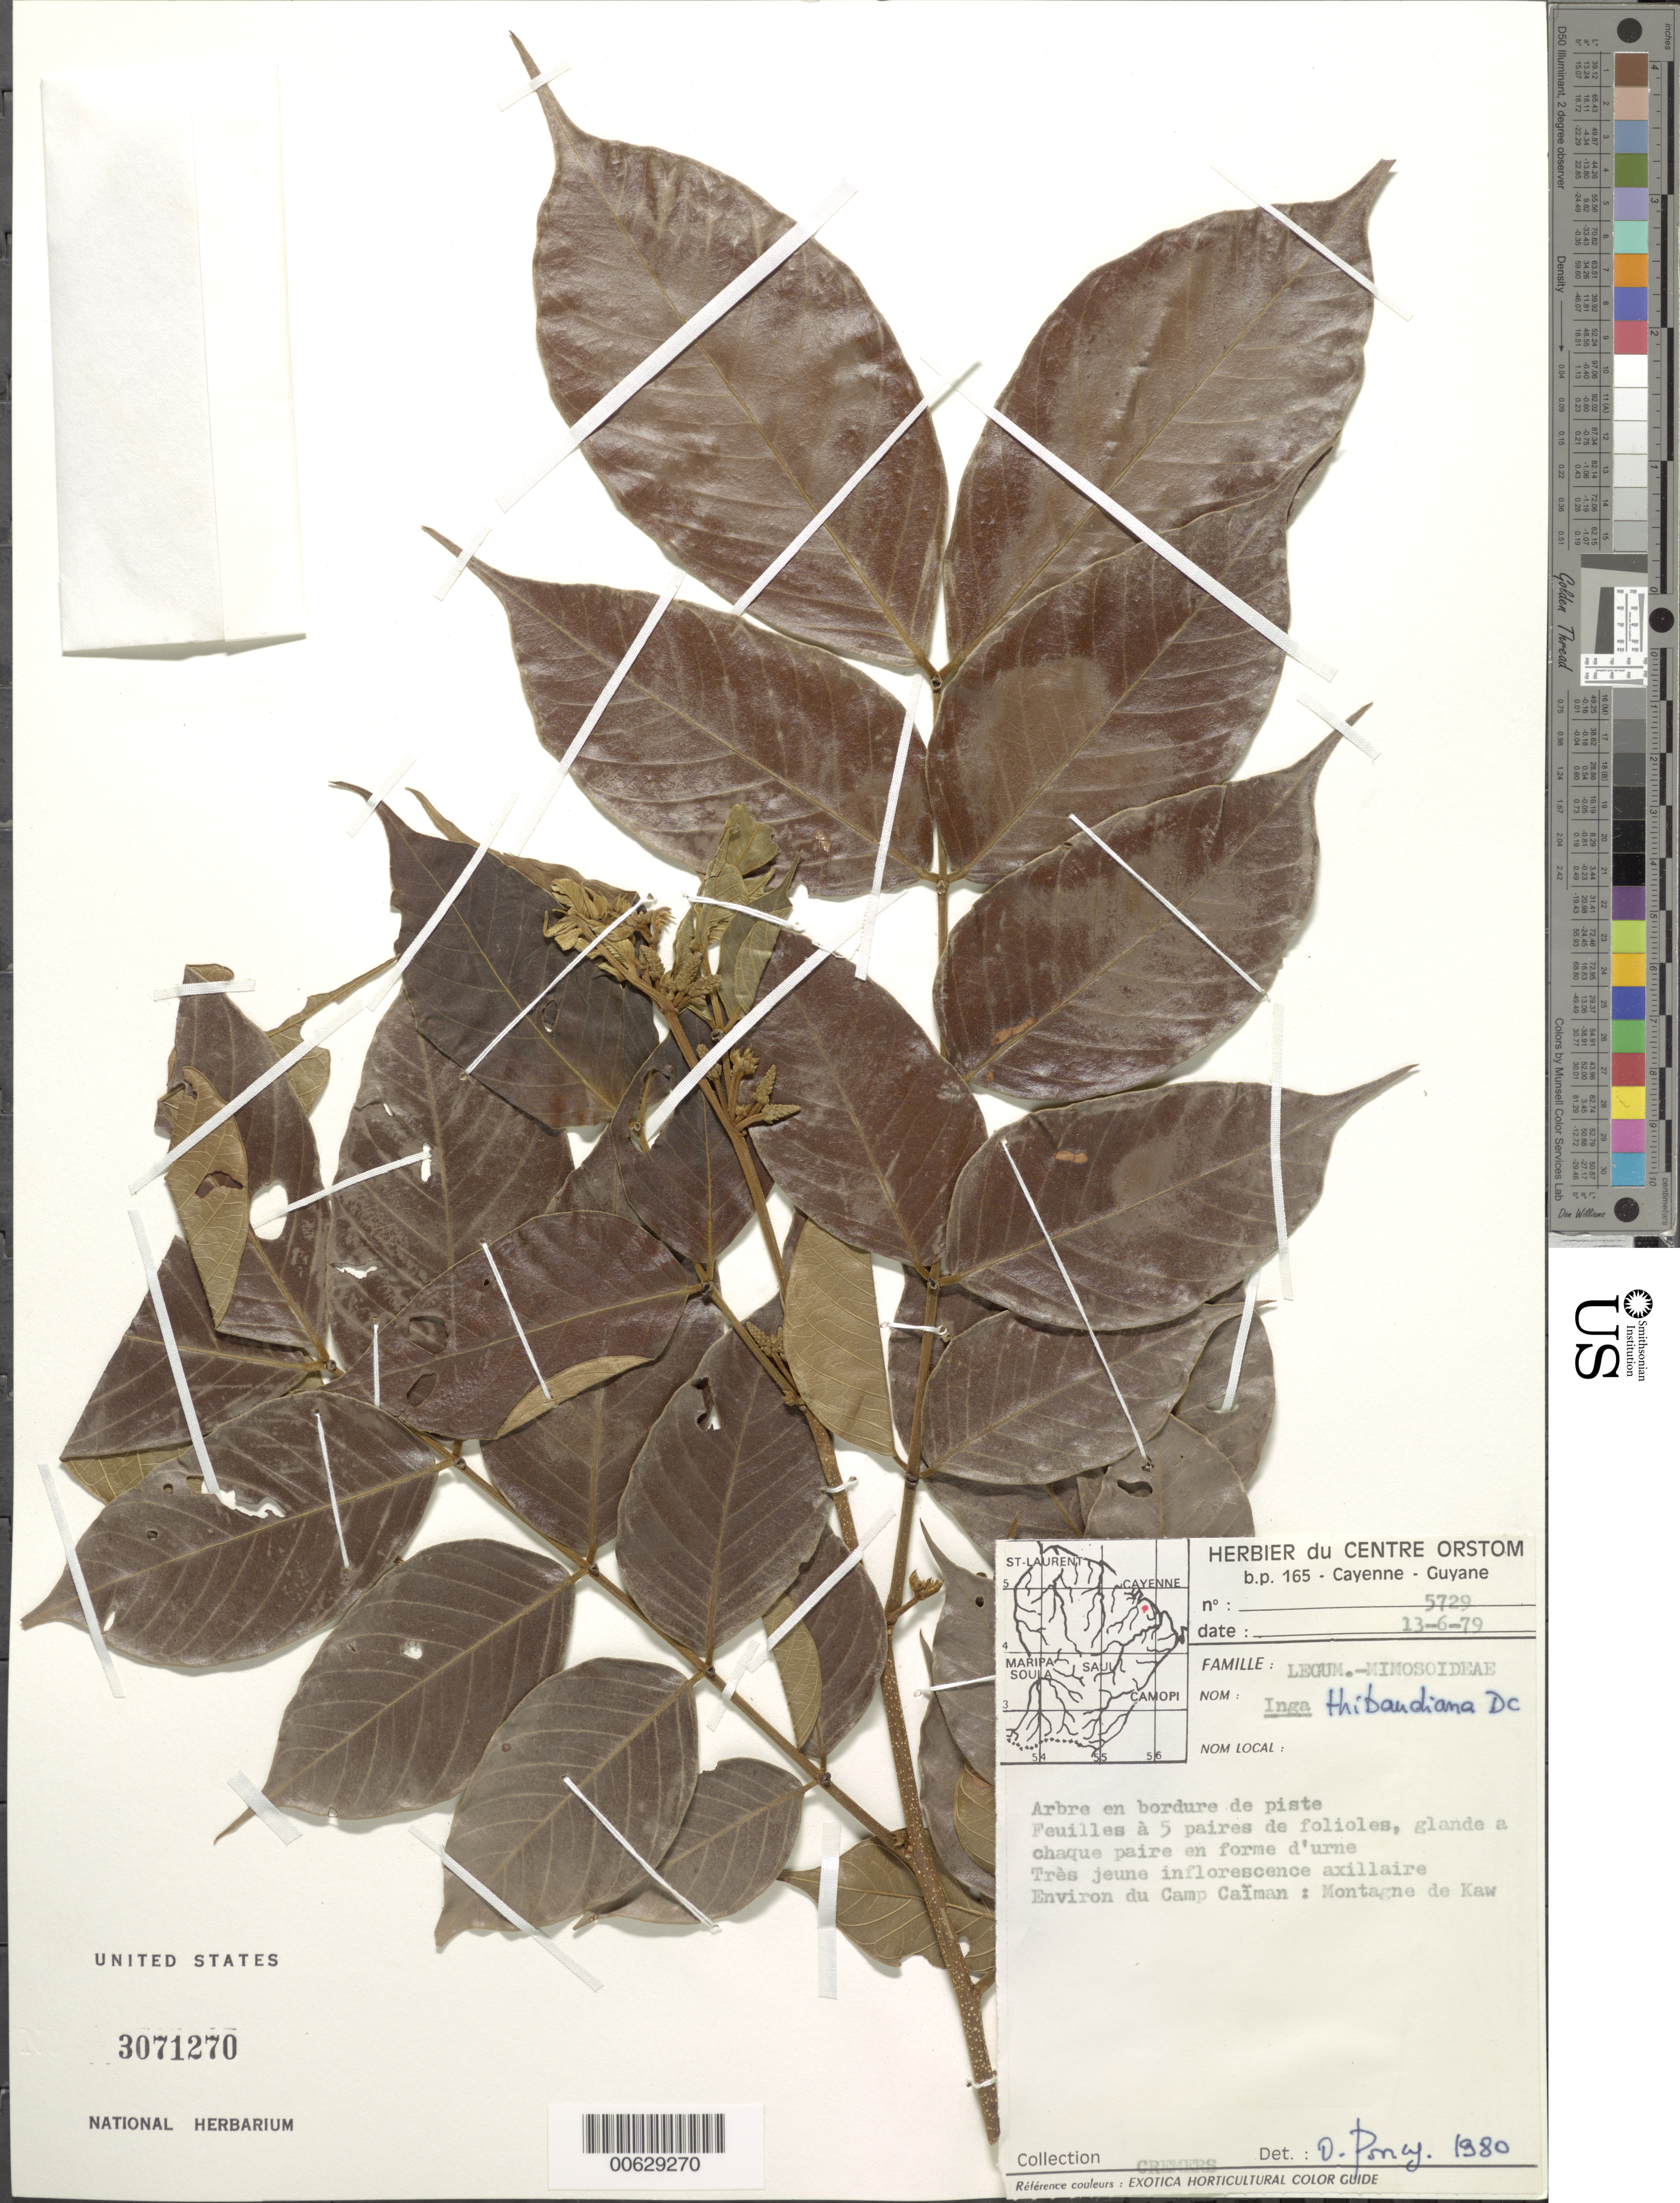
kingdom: Plantae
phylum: Tracheophyta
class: Magnoliopsida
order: Fabales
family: Fabaceae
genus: Inga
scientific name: Inga thibaudiana subsp. thibaudiana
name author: DC.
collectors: G. Cremers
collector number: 5729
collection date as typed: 13-Jun-79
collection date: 1979-06-13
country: French Guiana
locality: Montagne de Kaw, Camp Caïman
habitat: Bordure de piste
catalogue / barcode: US 3071270